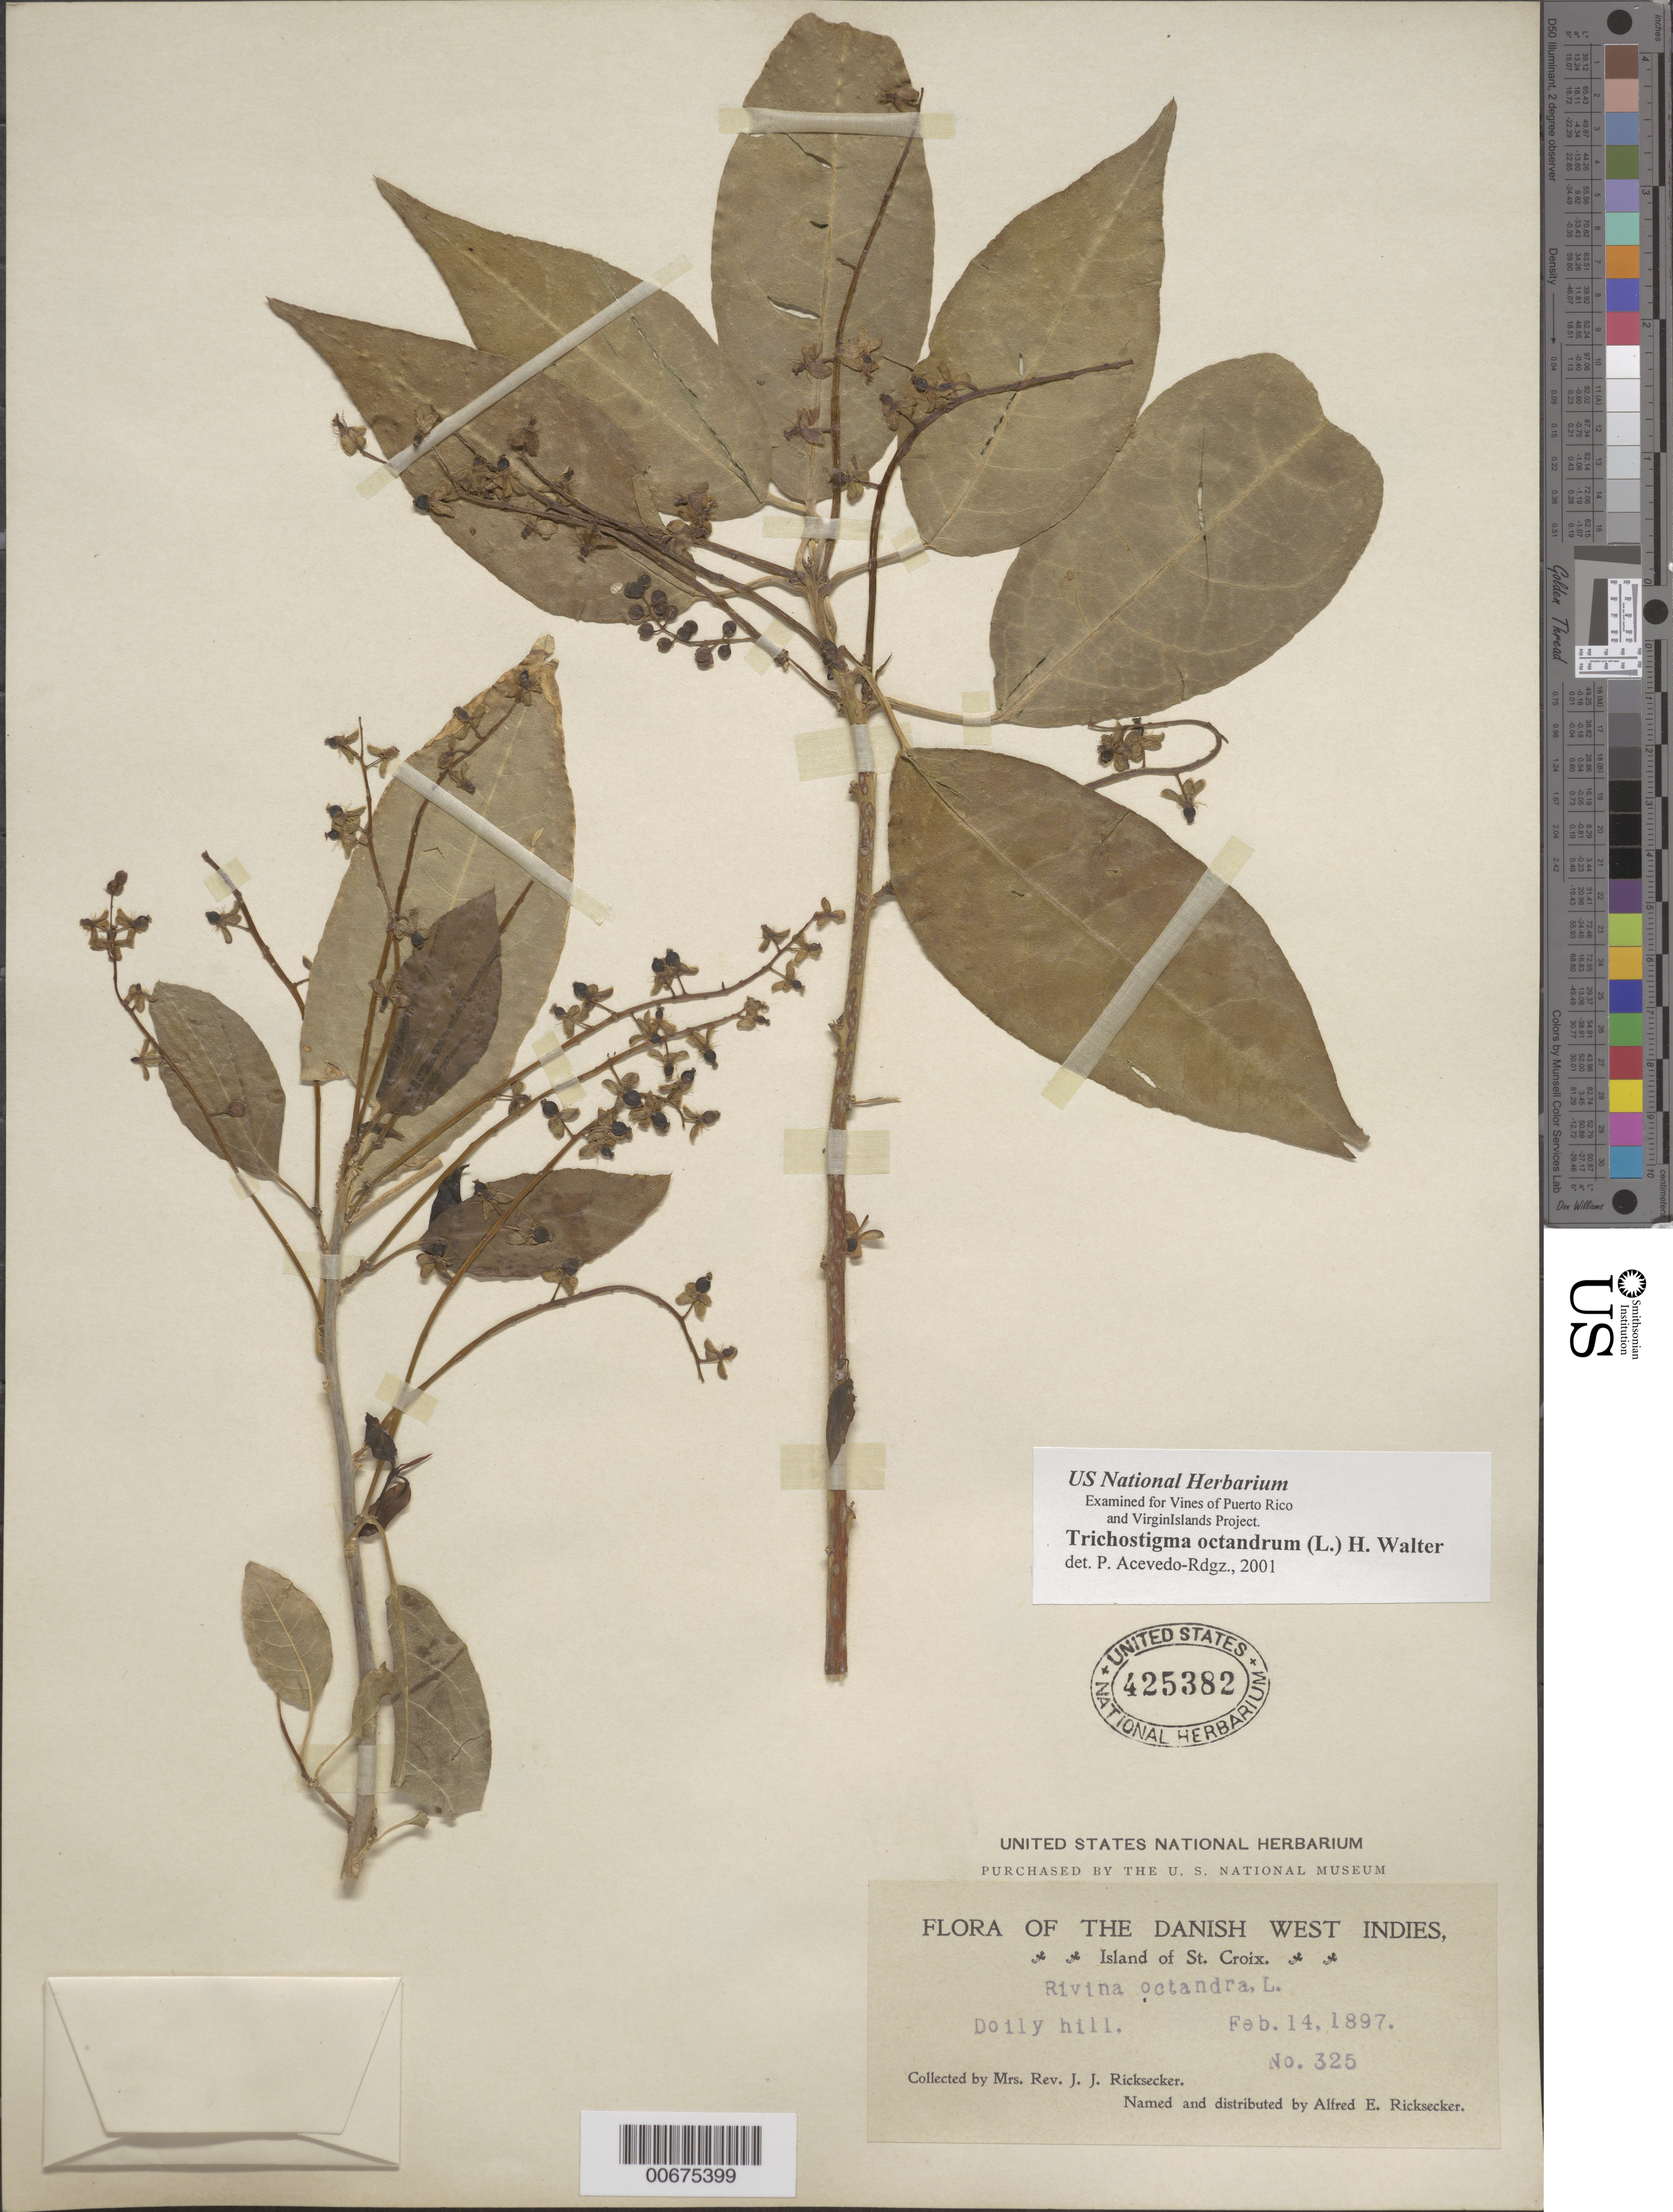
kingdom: Plantae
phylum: Tracheophyta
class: Magnoliopsida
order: Caryophyllales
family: Phytolaccaceae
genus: Trichostigma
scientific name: Trichostigma octandrum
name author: (L.) H. Walter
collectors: Mrs. J. J. Ricksecker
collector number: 325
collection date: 1897-02-14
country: U.S. Virgin Islands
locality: The Danish West Indies. Island of St. Croix. Doily hill.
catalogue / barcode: US 425382